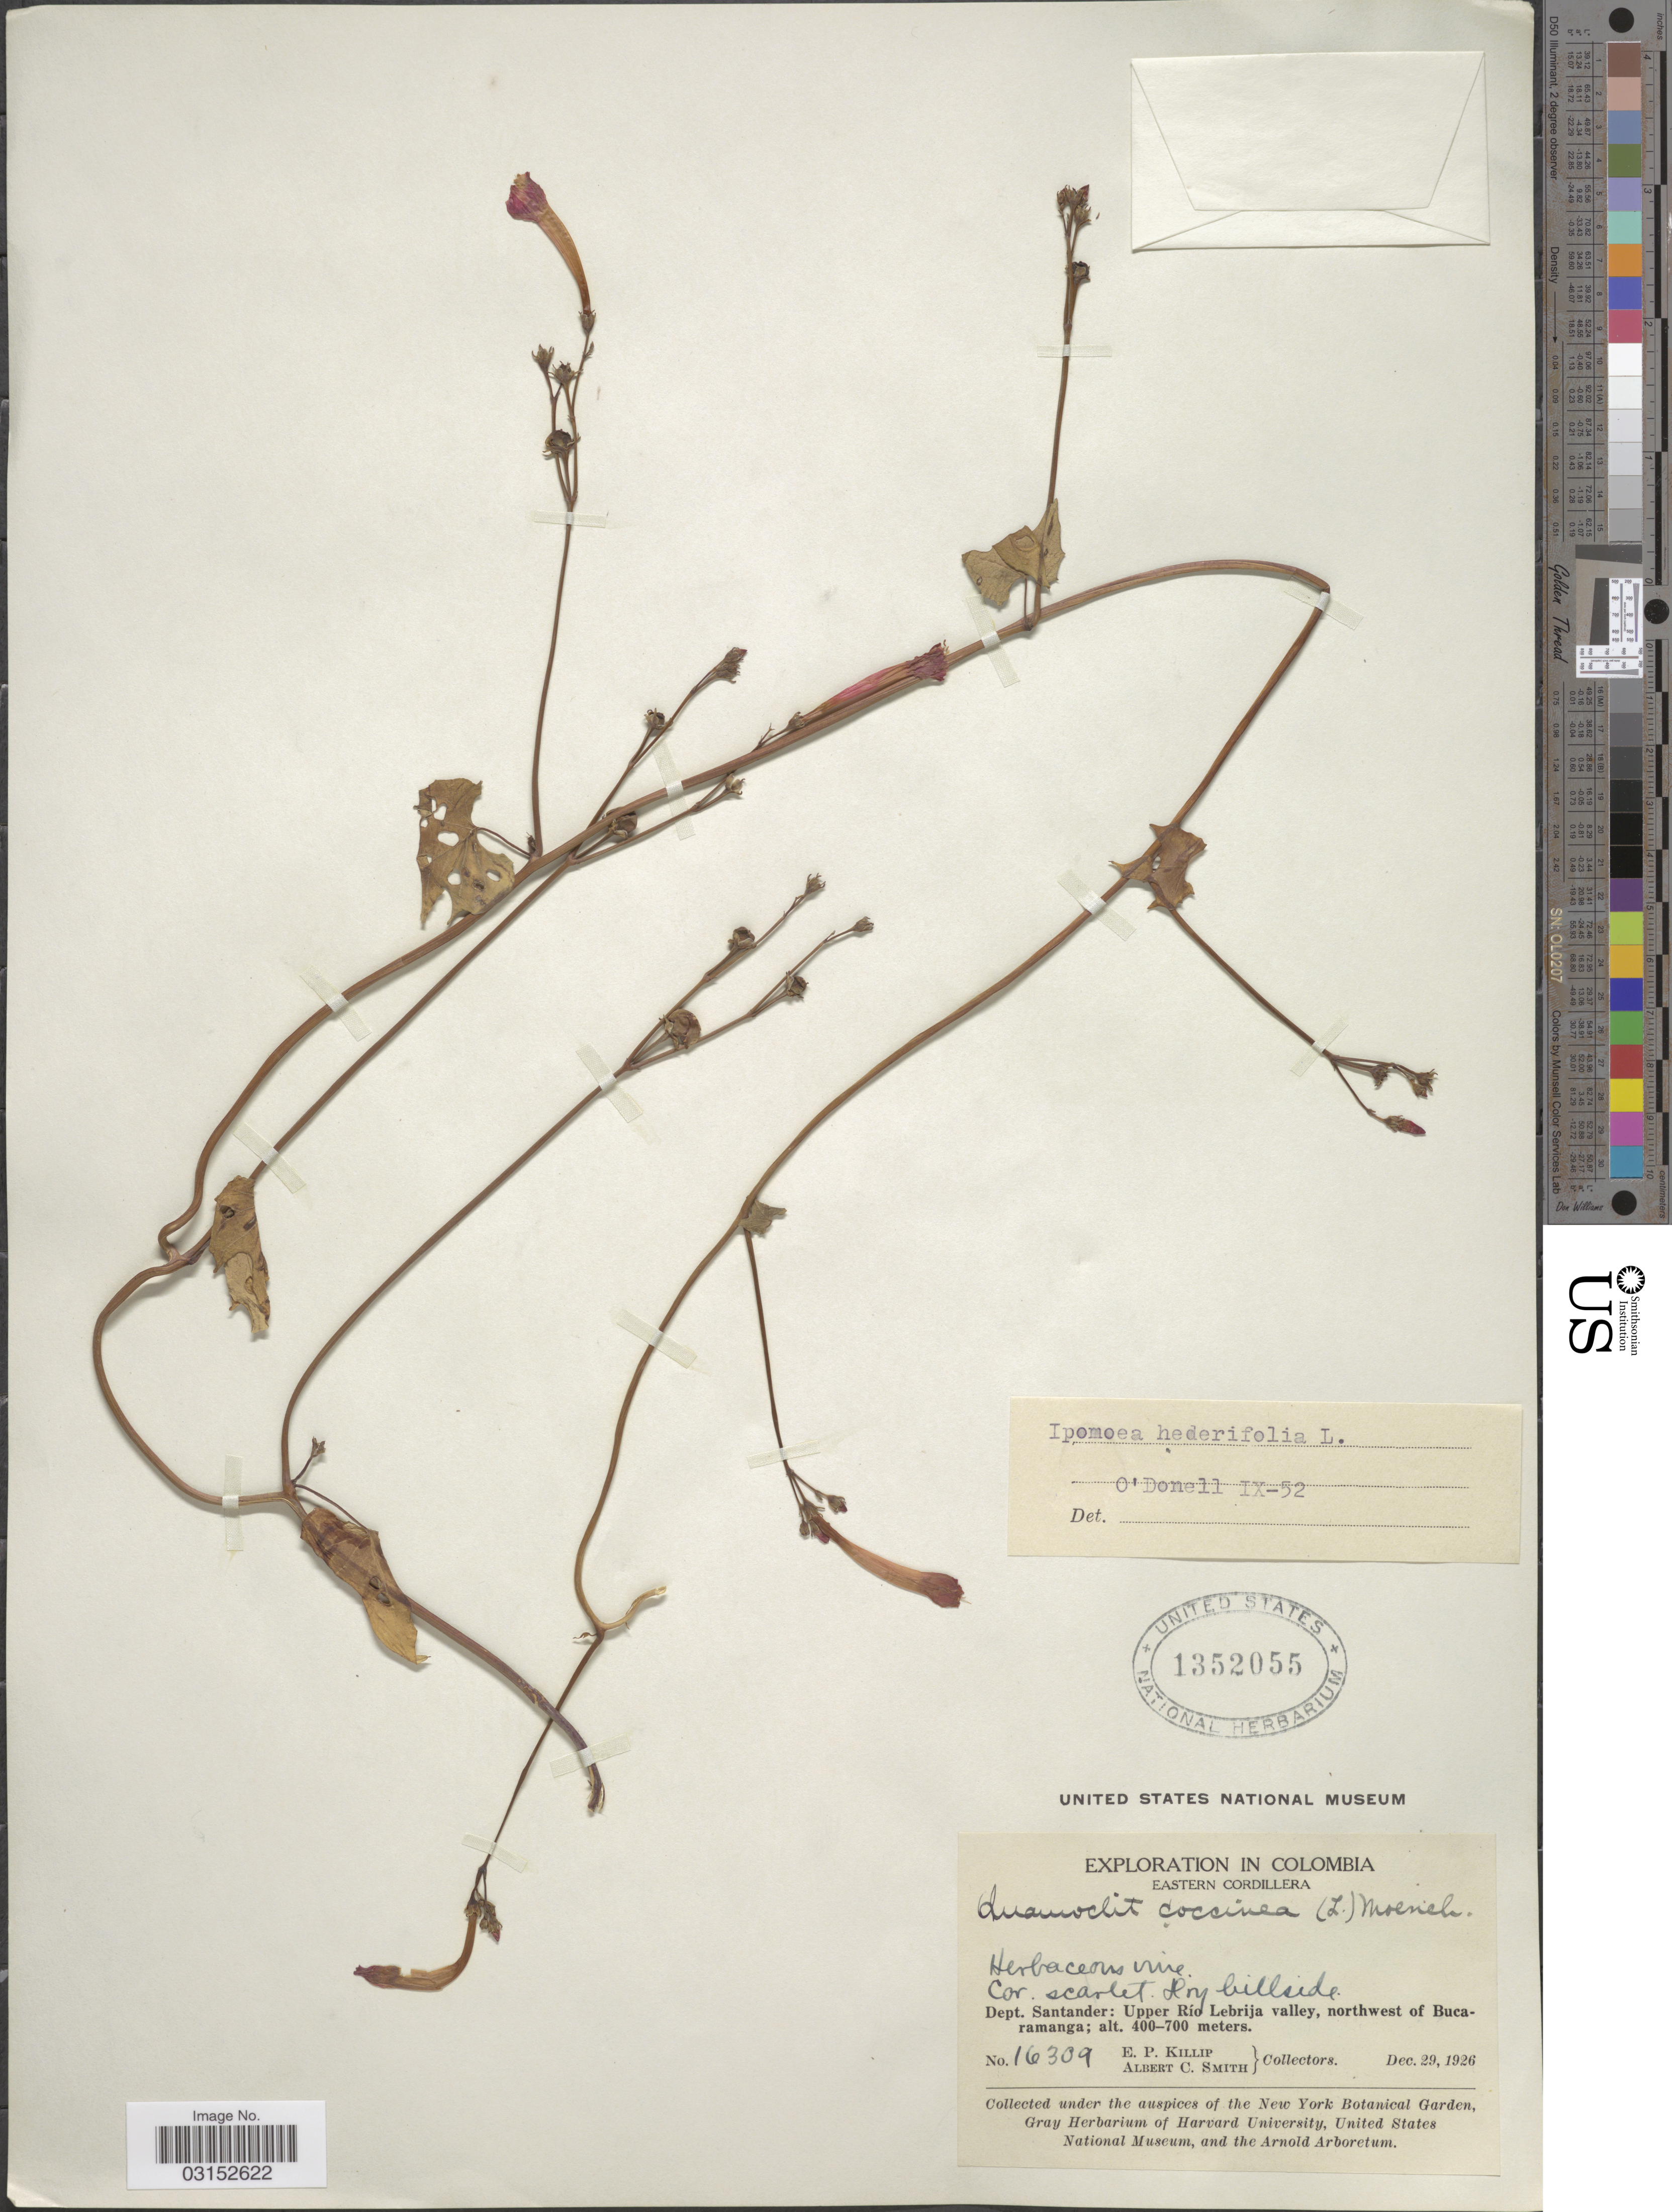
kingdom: Plantae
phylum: Tracheophyta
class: Magnoliopsida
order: Solanales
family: Convolvulaceae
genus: Ipomoea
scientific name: Ipomoea hederifolia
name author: L.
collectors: E. P. Killip & A. C. Smith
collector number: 16309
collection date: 1926-12-29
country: Colombia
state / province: Santander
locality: Eastern Cordillera, Dept. Santander: Upper Río Lebrija, northwest of Bucaramanga.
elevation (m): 400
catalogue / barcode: US 1352055